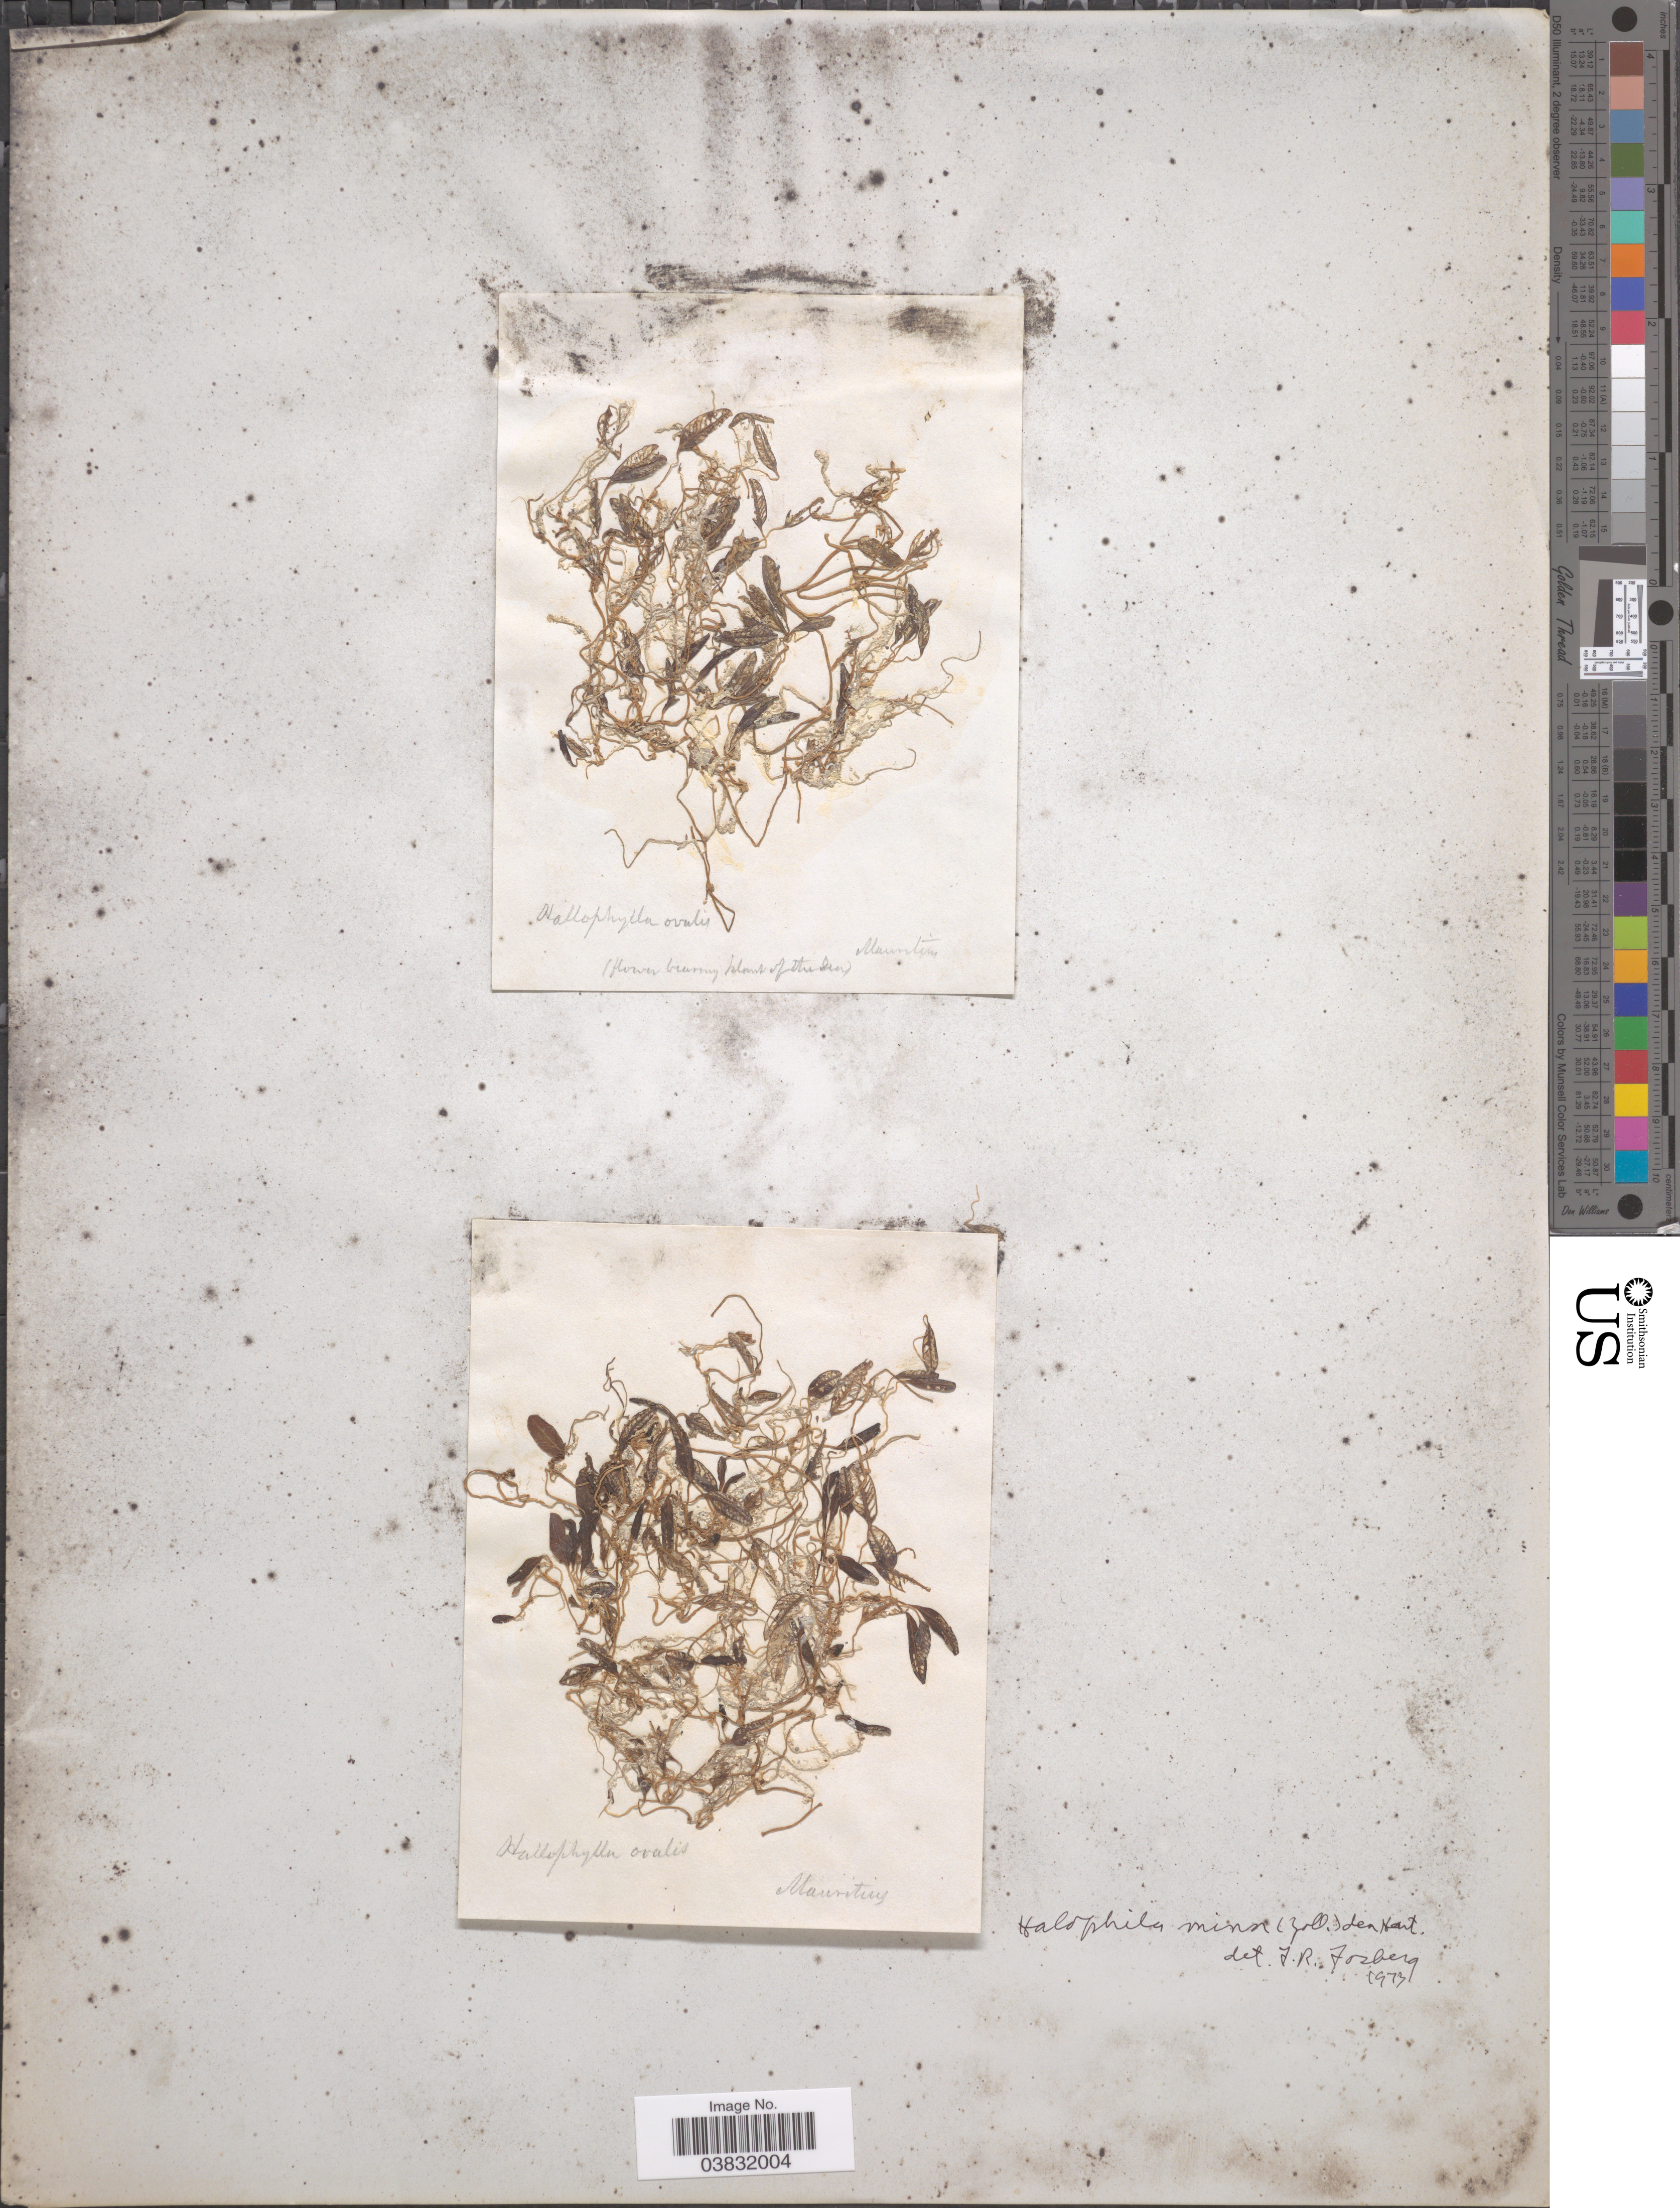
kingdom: Plantae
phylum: Tracheophyta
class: Liliopsida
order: Alismatales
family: Hydrocharitaceae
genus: Halophila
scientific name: Halophila ovalis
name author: (R. Br.) Hook. f.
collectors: Mauritius